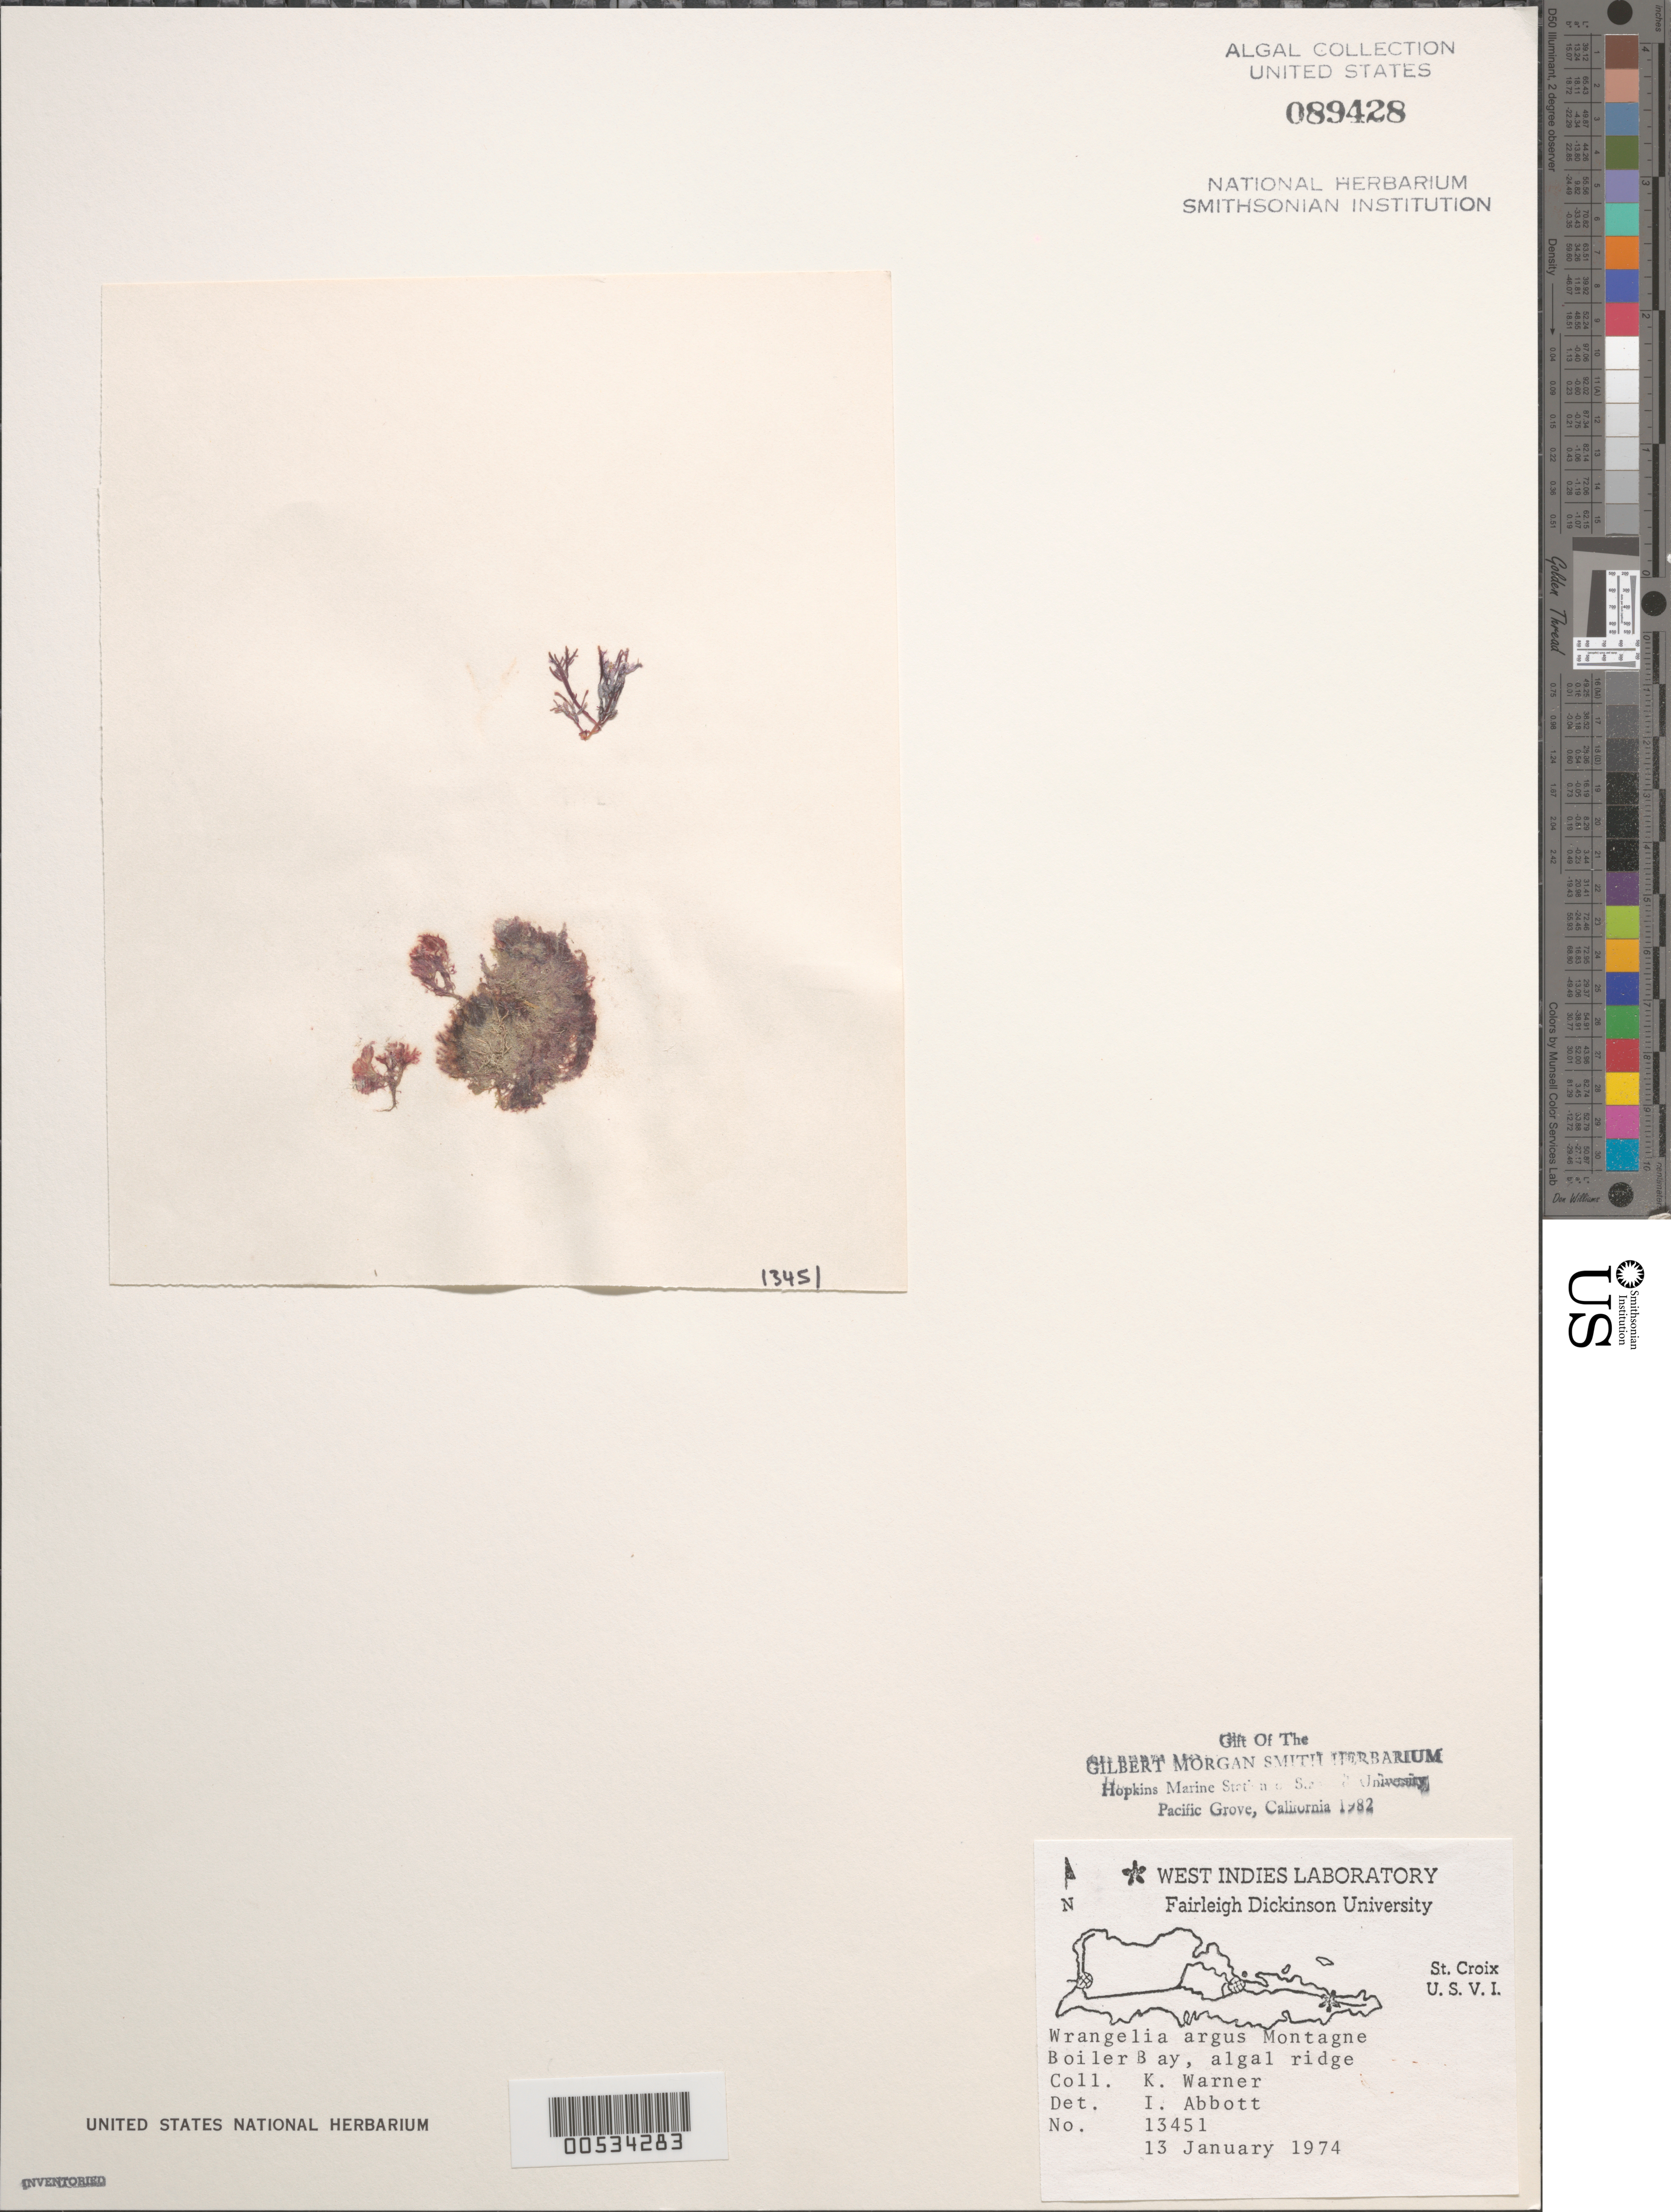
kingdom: Plantae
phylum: Rhodophyta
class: Florideophyceae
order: Ceramiales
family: Wrangeliaceae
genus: Wrangelia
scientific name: Wrangelia argus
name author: (Mont.) Mont.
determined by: Abbott, Isabella A.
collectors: K. Warner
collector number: IAA 13451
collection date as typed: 13 Jan 1974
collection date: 1974-01-13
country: U.S. Virgin Islands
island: St. Croix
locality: Boiler Bay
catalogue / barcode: US 89428